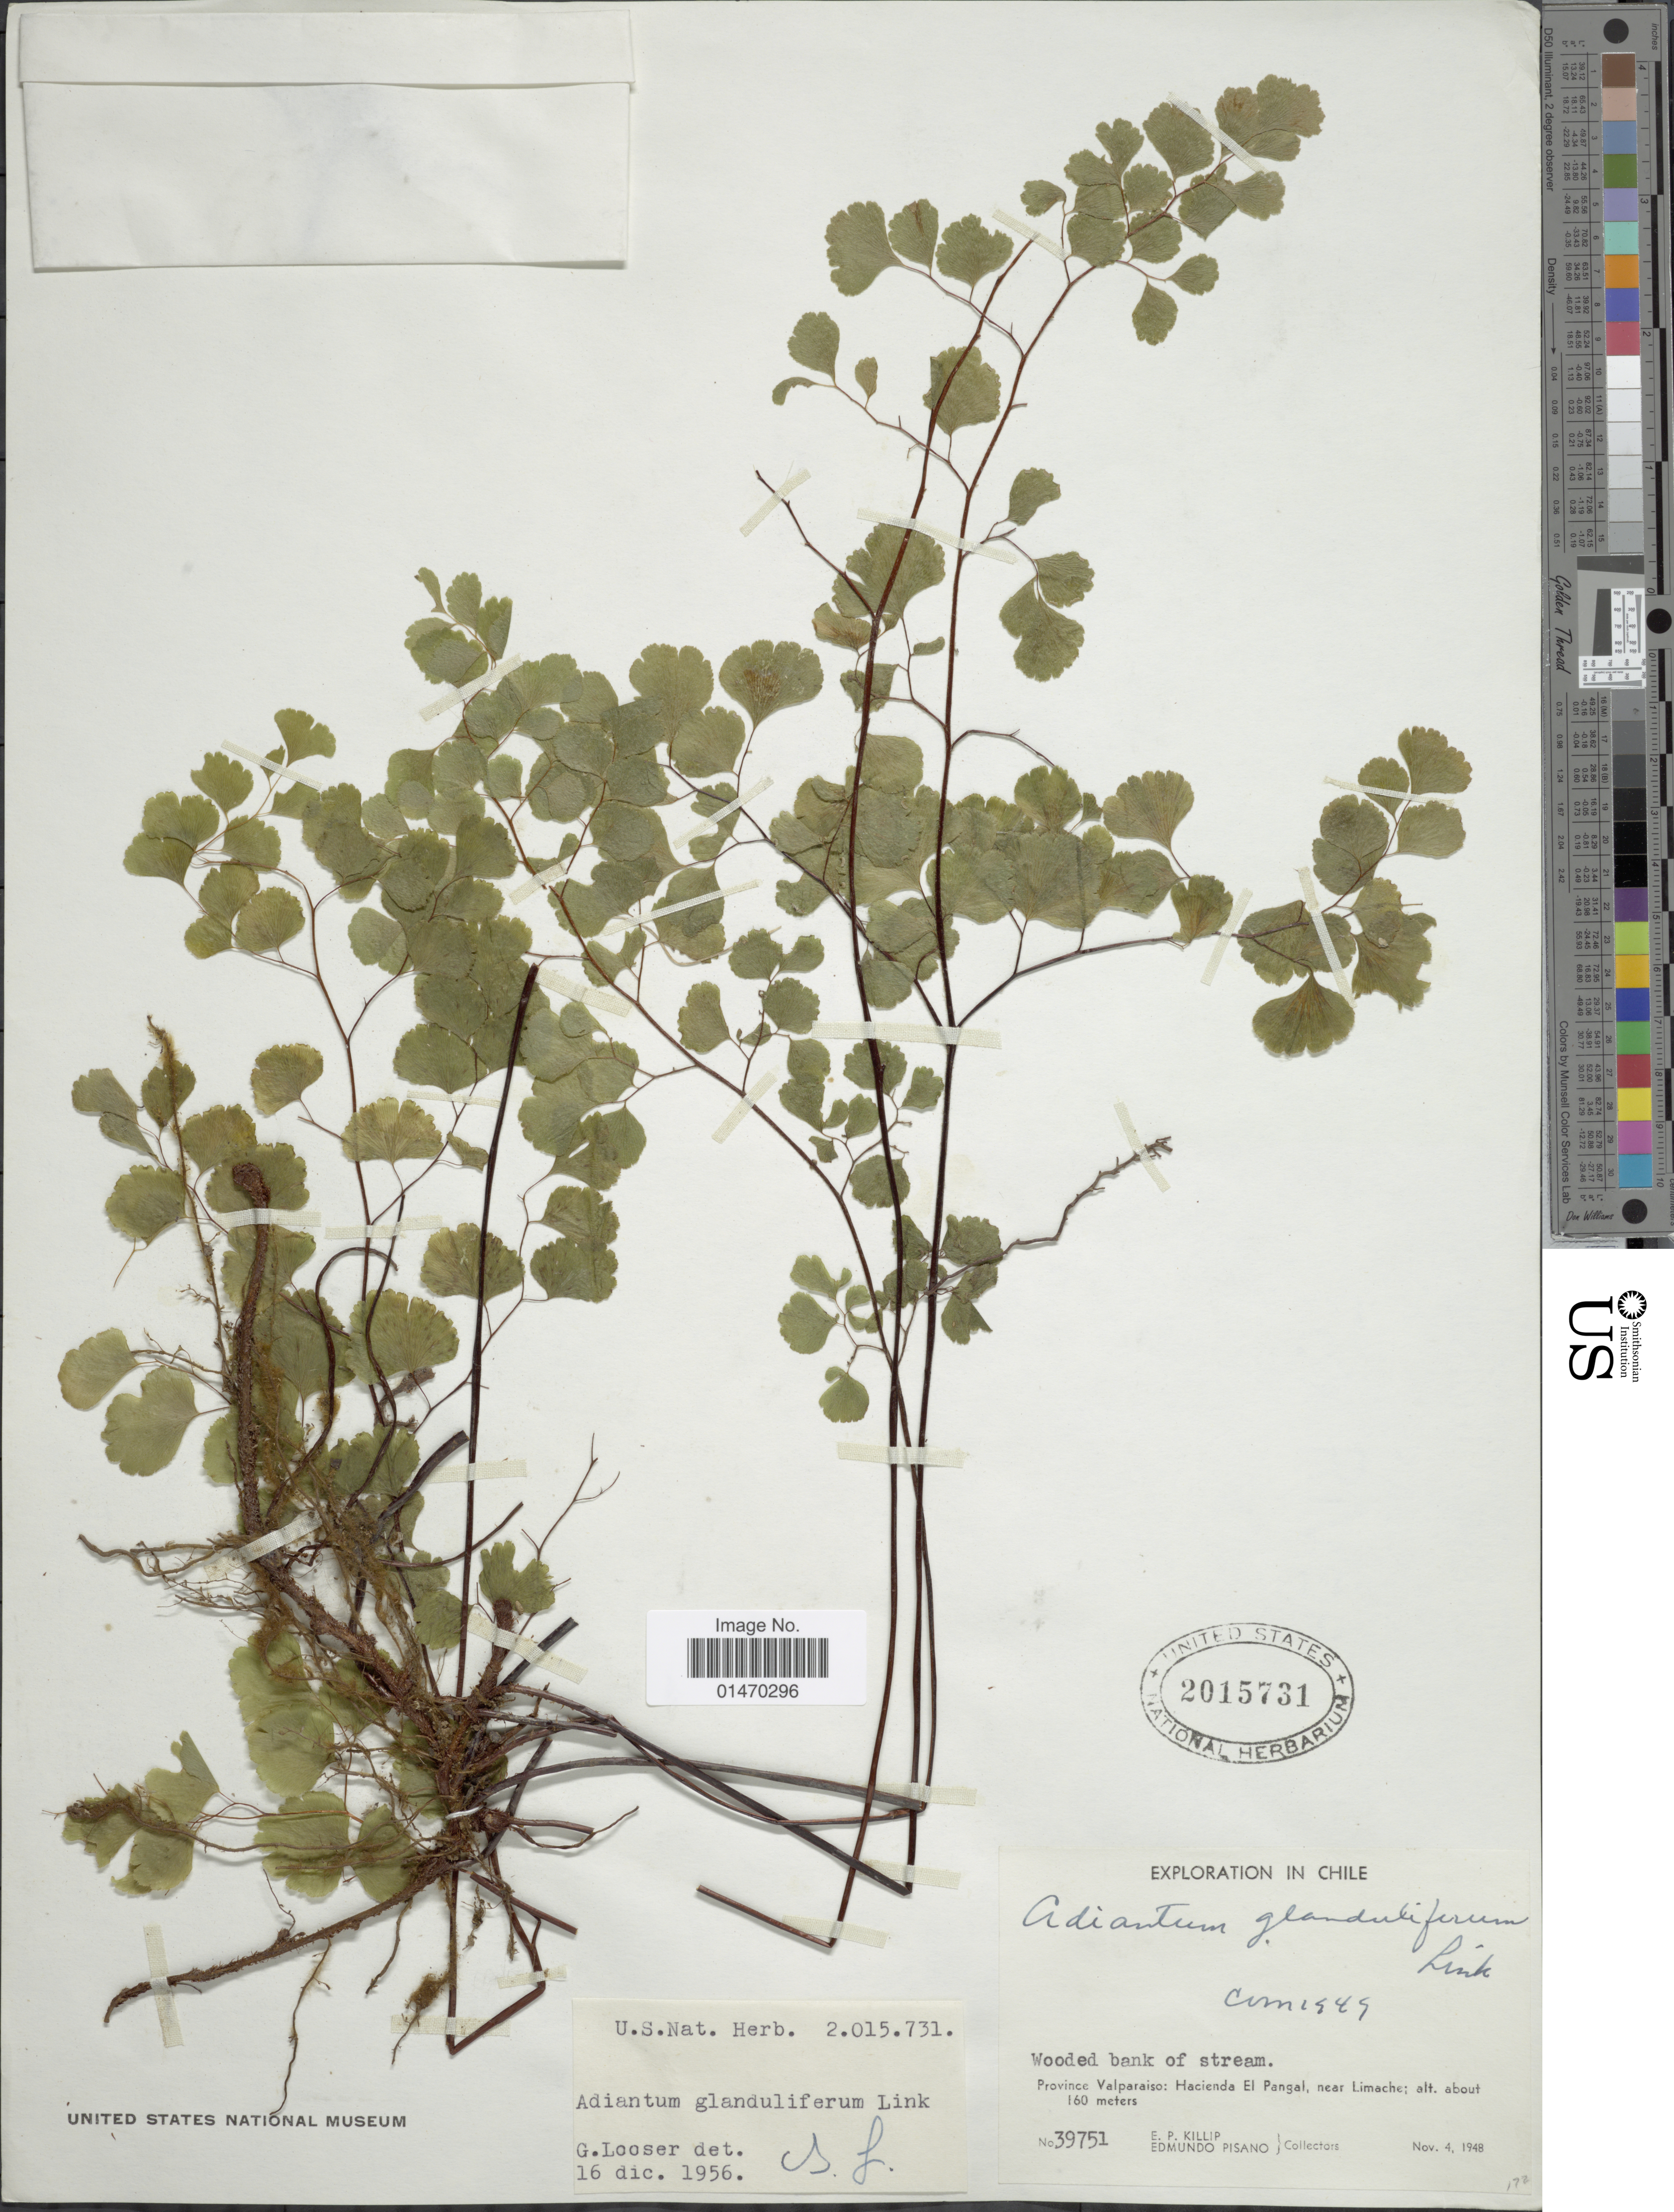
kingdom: Plantae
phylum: Tracheophyta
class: Polypodiopsida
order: Polypodiales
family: Pteridaceae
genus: Adiantum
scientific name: Adiantum glanduliferum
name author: Link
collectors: E. P. Killip & E. Pisano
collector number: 39751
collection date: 1948-11-04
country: Chile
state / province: Valparaíso (V)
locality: Hacienda El Pangal, near Limache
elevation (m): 160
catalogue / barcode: US 2015731